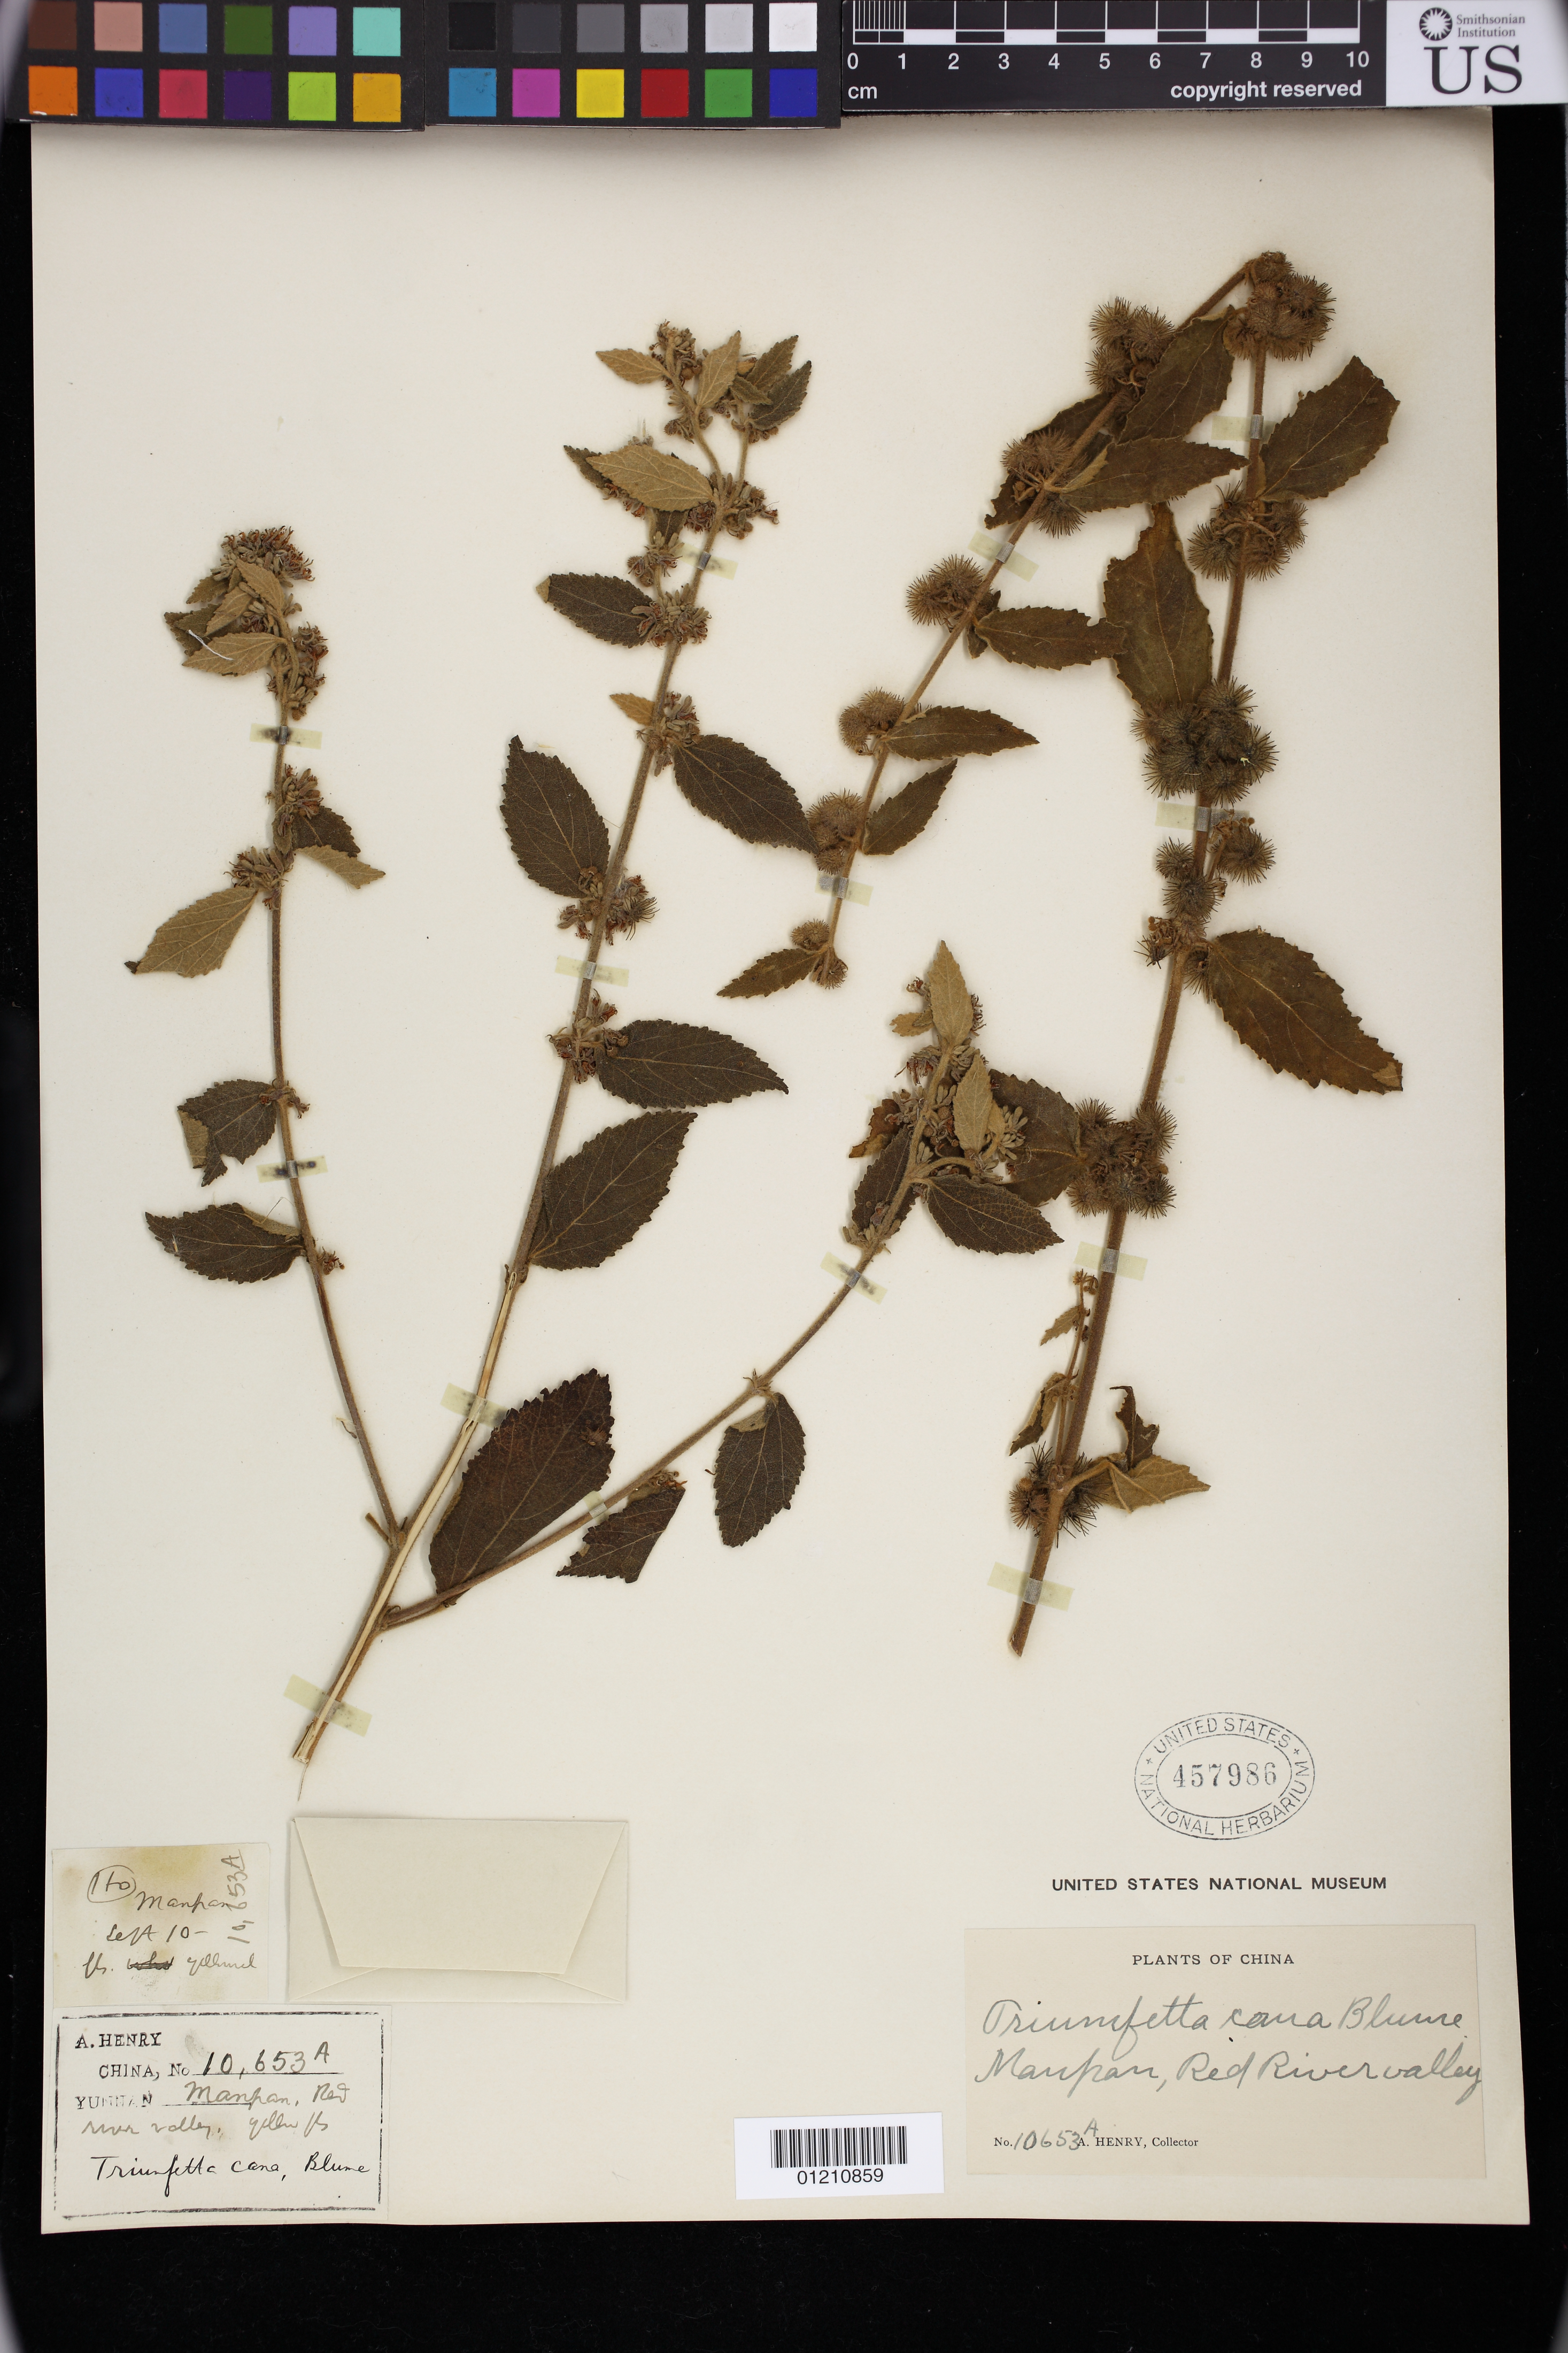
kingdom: Plantae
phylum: Tracheophyta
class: Magnoliopsida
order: Malvales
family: Malvaceae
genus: Triumfetta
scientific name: Triumfetta cana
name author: Blume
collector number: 10653 A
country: China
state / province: Yunnan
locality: Yunnan, Manpan, Red River Valley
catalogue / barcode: US 457986